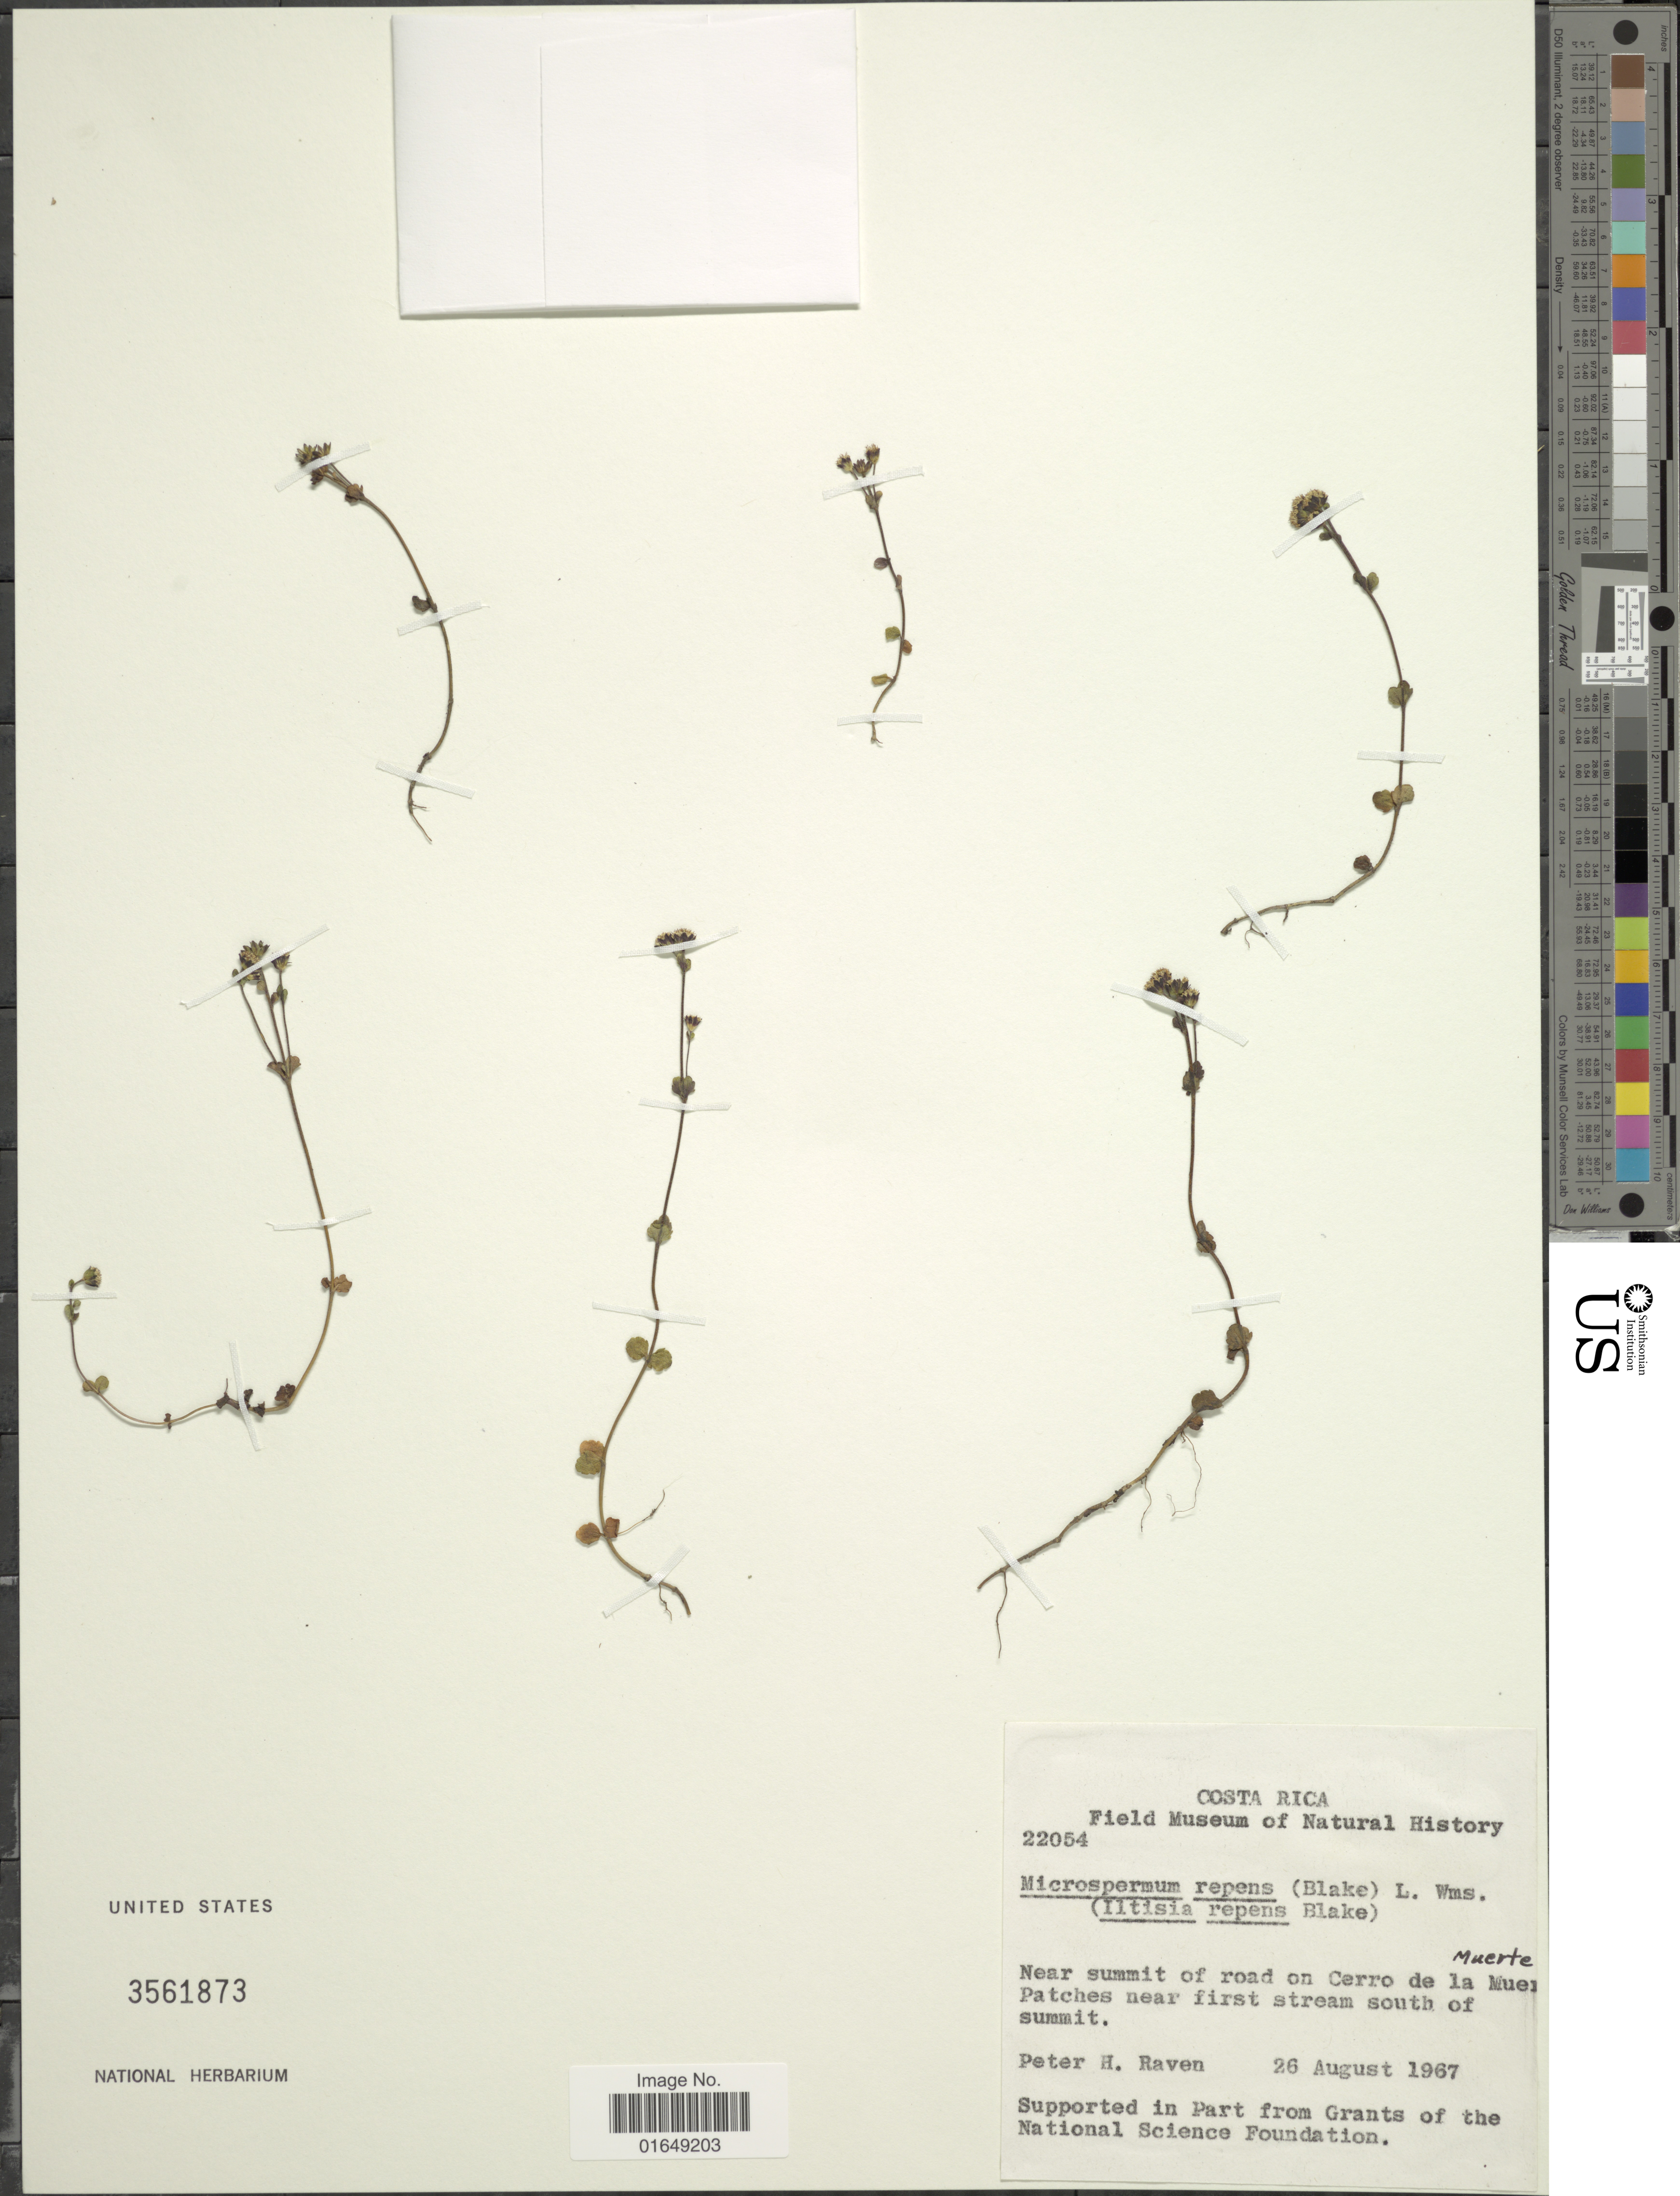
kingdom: Plantae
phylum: Tracheophyta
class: Magnoliopsida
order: Asterales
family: Asteraceae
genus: Iltisia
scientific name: Iltisia repens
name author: S.F. Blake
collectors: P. Raven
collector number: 22054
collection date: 1967-08-26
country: Costa Rica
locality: Near summit of road on Cerro de la Muerte Patches near first stream south of summit.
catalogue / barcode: US 3561873